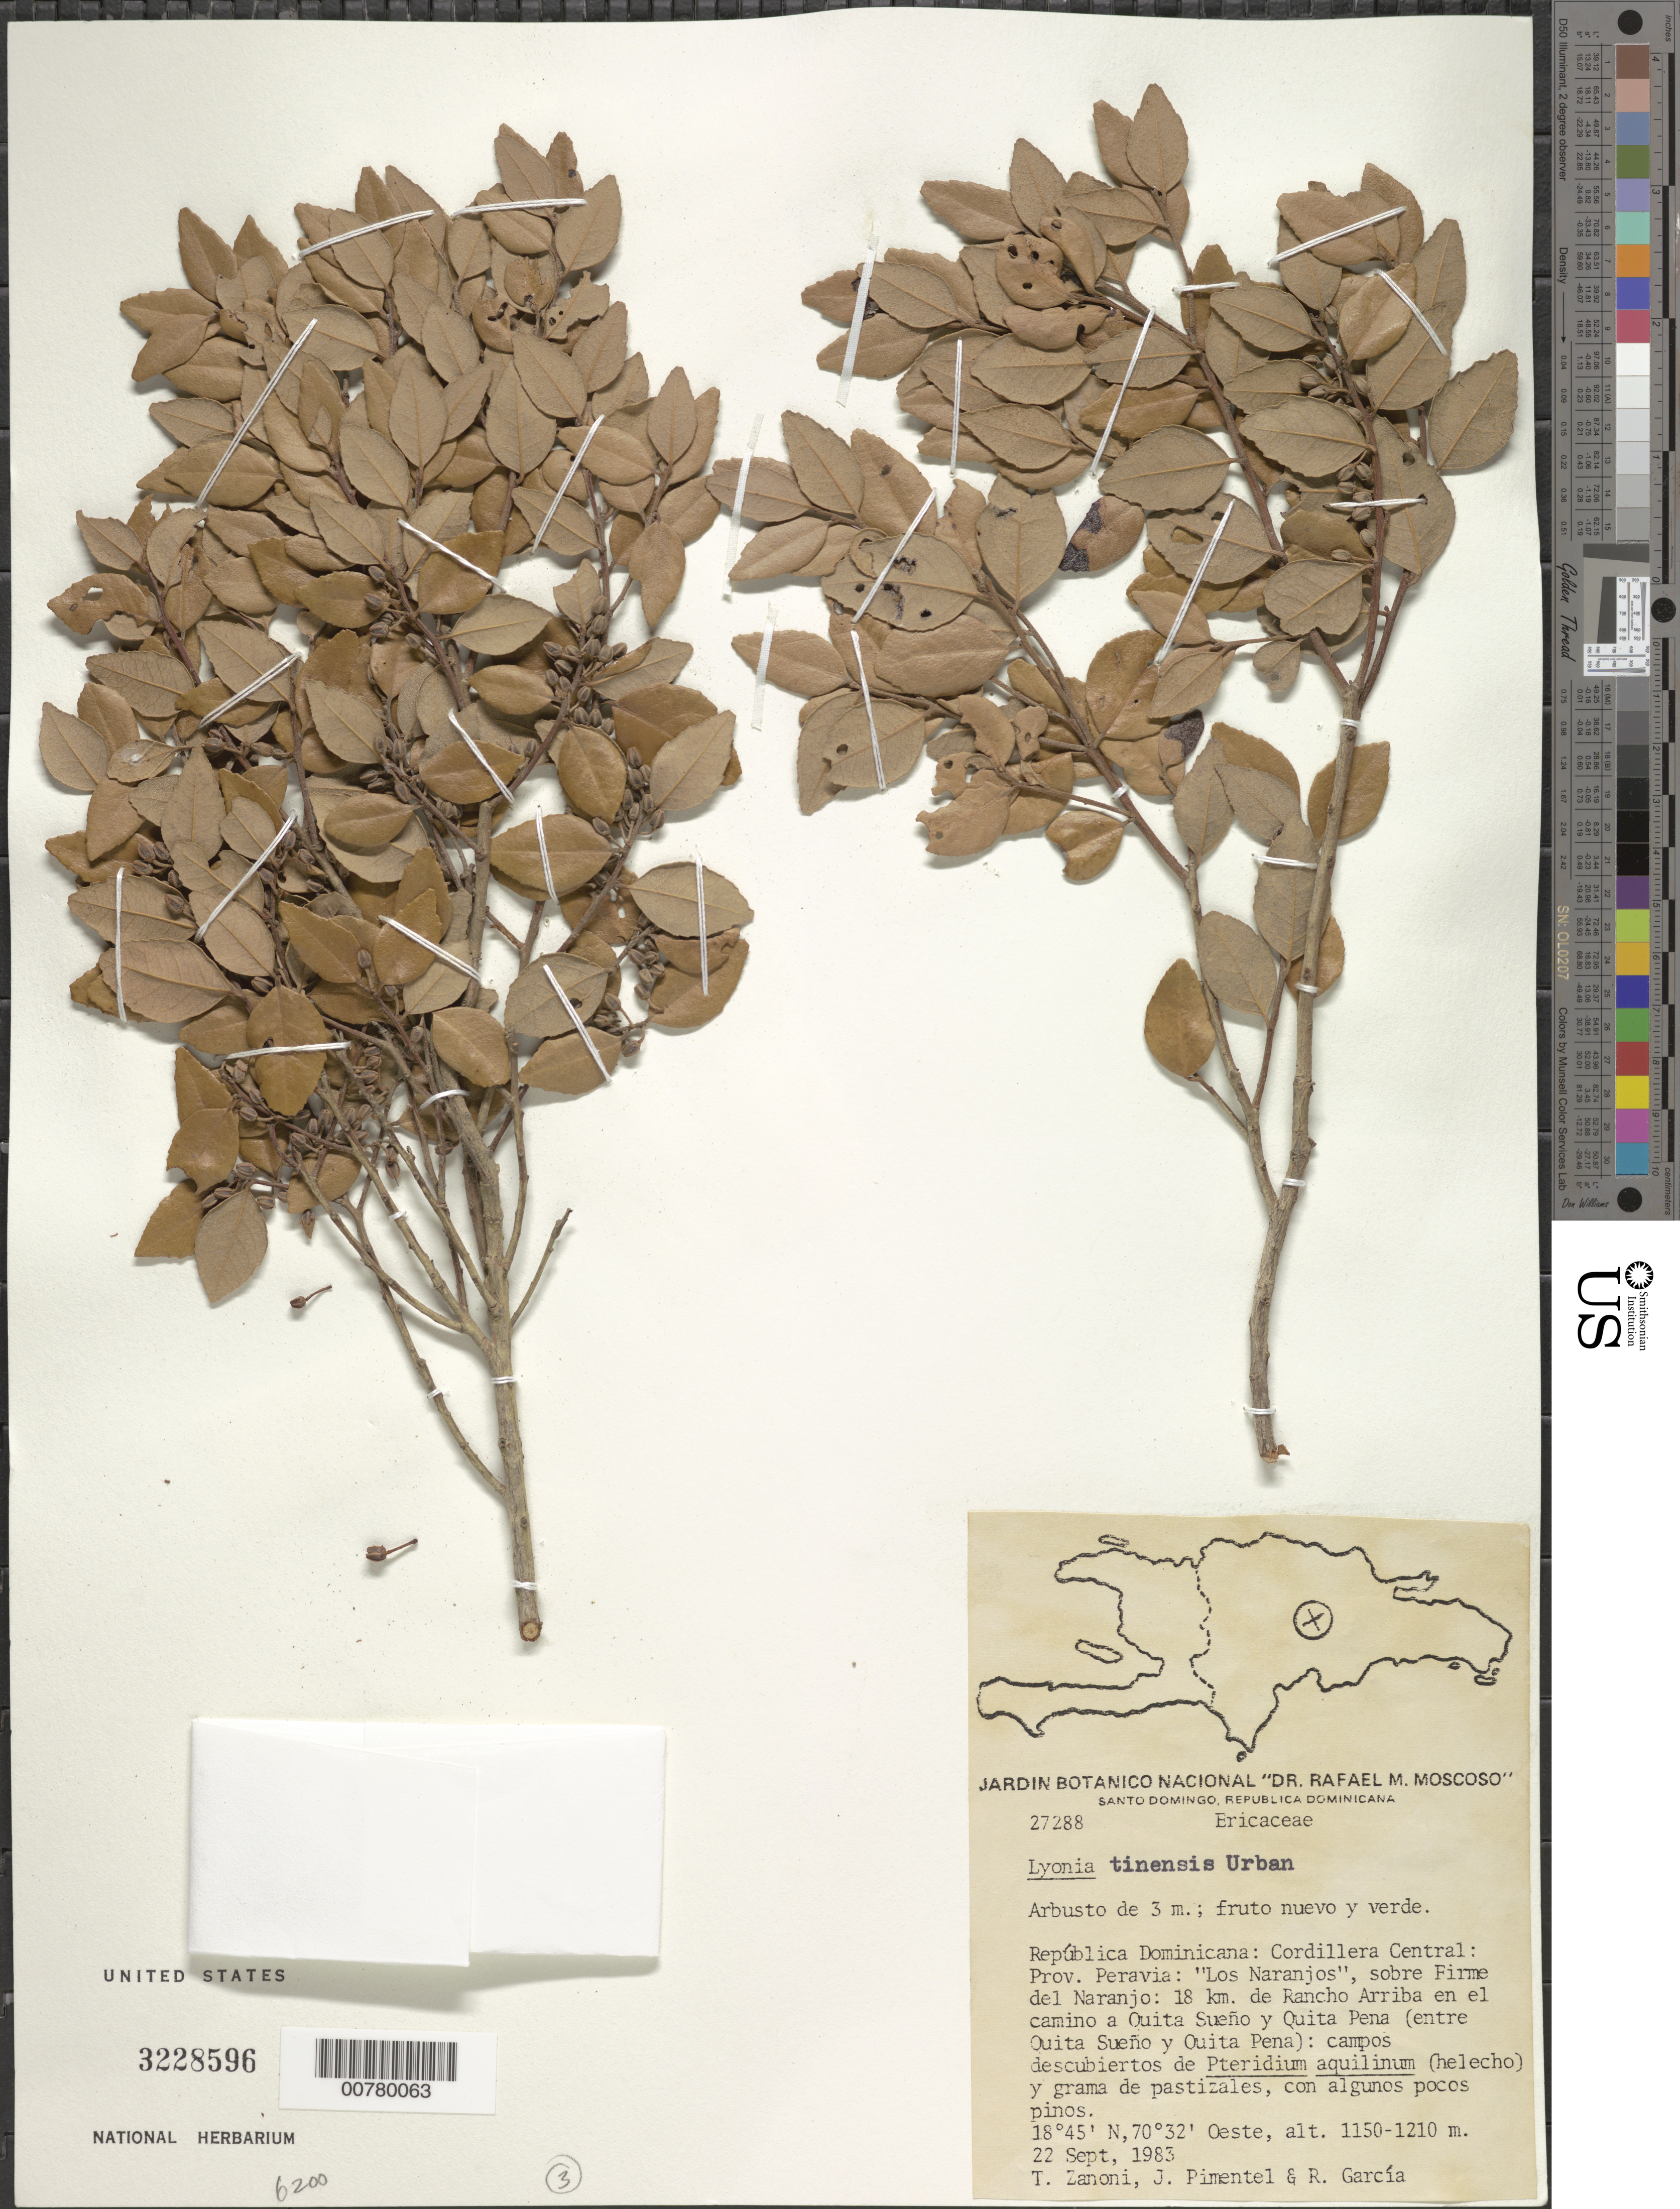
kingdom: Plantae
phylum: Tracheophyta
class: Magnoliopsida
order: Ericales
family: Ericaceae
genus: Lyonia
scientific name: Lyonia tinensis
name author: Urb.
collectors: T. A. Zanoni, J. Pimentel & R. G. García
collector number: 27288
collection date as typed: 22 Sep 1983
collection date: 1983-09-22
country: Dominican Republic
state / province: Peravia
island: Hispaniola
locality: Cordillera Central, "Los Naranjos", above Firme del Naranjo, 18 km from Rancho Arriba in road to Quita Sueño and Quita Pena (between Quita Sueño and Quita Pena).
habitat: Open fields of Pteridium aquilinum (fern) and thickets grass, with a few pines.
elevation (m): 1150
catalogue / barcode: US 3228596